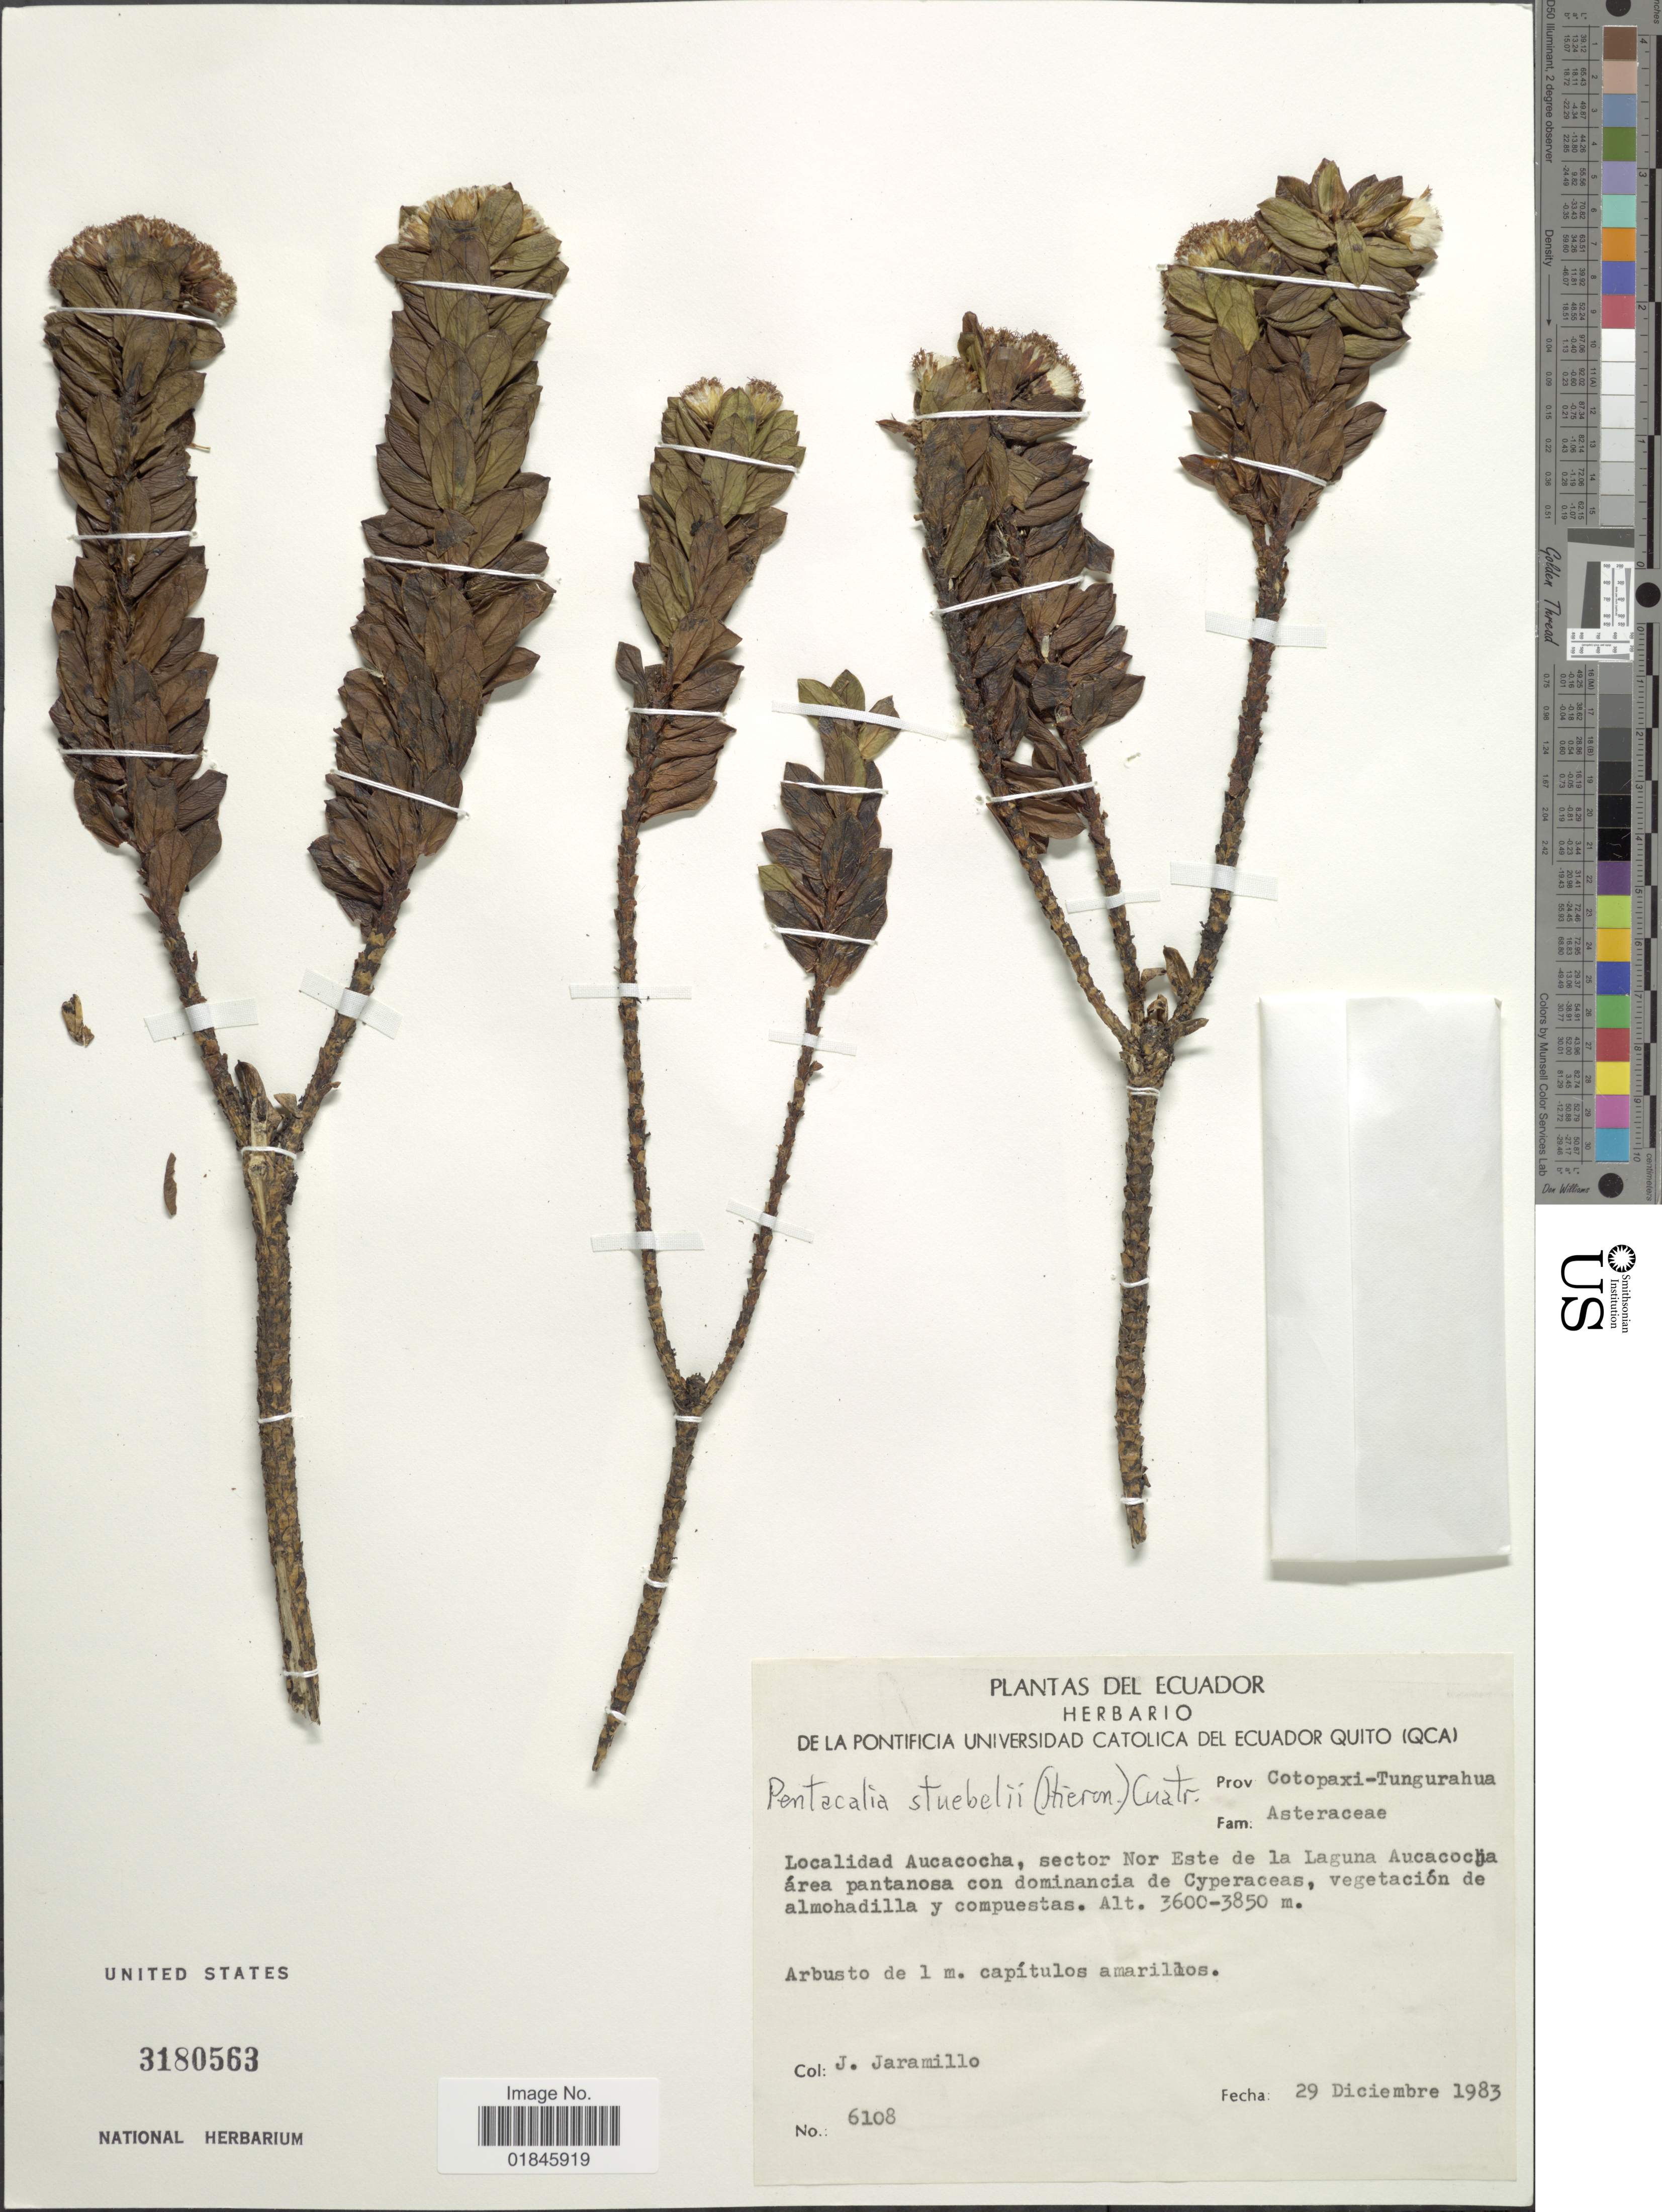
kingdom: Plantae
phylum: Tracheophyta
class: Magnoliopsida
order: Asterales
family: Asteraceae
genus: Pentacalia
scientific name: Pentacalia steubelii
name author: (Hieron.) Cuatrec.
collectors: J. Jaramillo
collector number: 6108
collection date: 1983-12-29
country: Ecuador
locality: Prov. Cotopaxi-Tungurahua. Localidad Aucacocha, sector Nor Este de la Laguna Aucacocha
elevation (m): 3600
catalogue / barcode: US 3180563